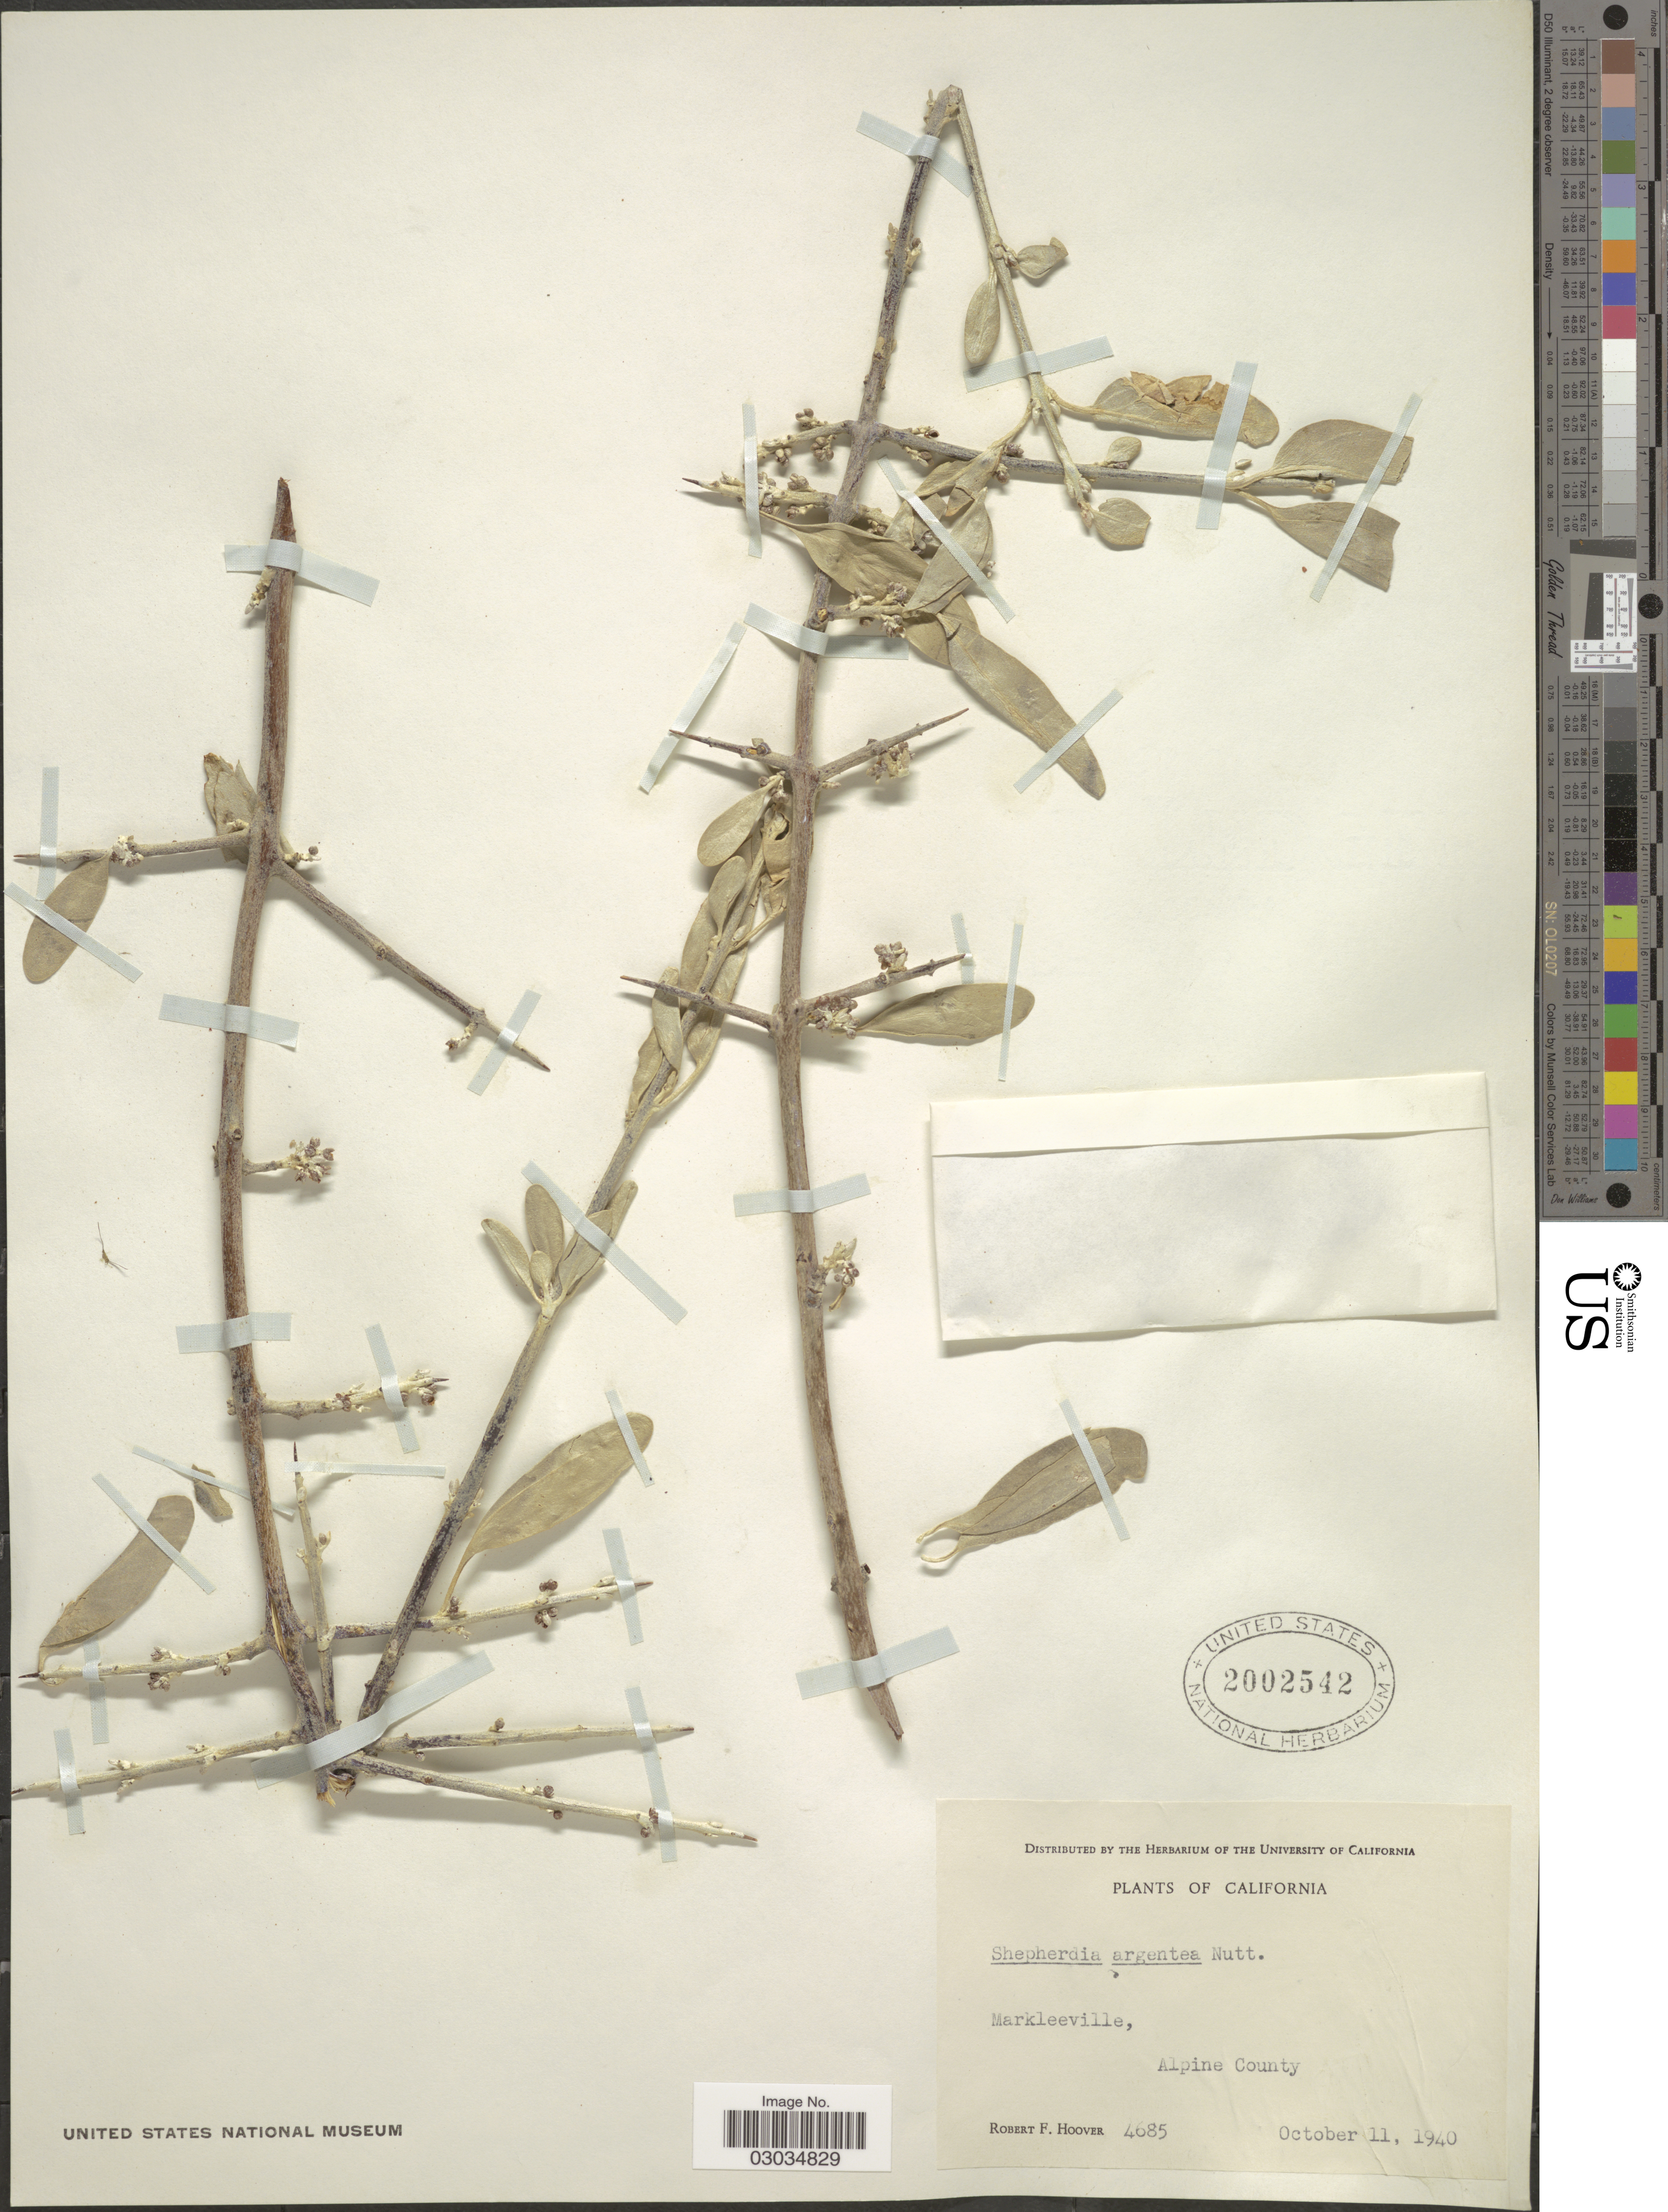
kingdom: Plantae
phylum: Tracheophyta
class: Magnoliopsida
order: Rosales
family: Elaeagnaceae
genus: Shepherdia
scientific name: Shepherdia argentea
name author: (Pursh) Nutt.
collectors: R. F. Hoover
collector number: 4685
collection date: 1940-10-11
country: United States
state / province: California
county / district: Alpine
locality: Markleeville, Alpine County.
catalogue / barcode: US 2002542